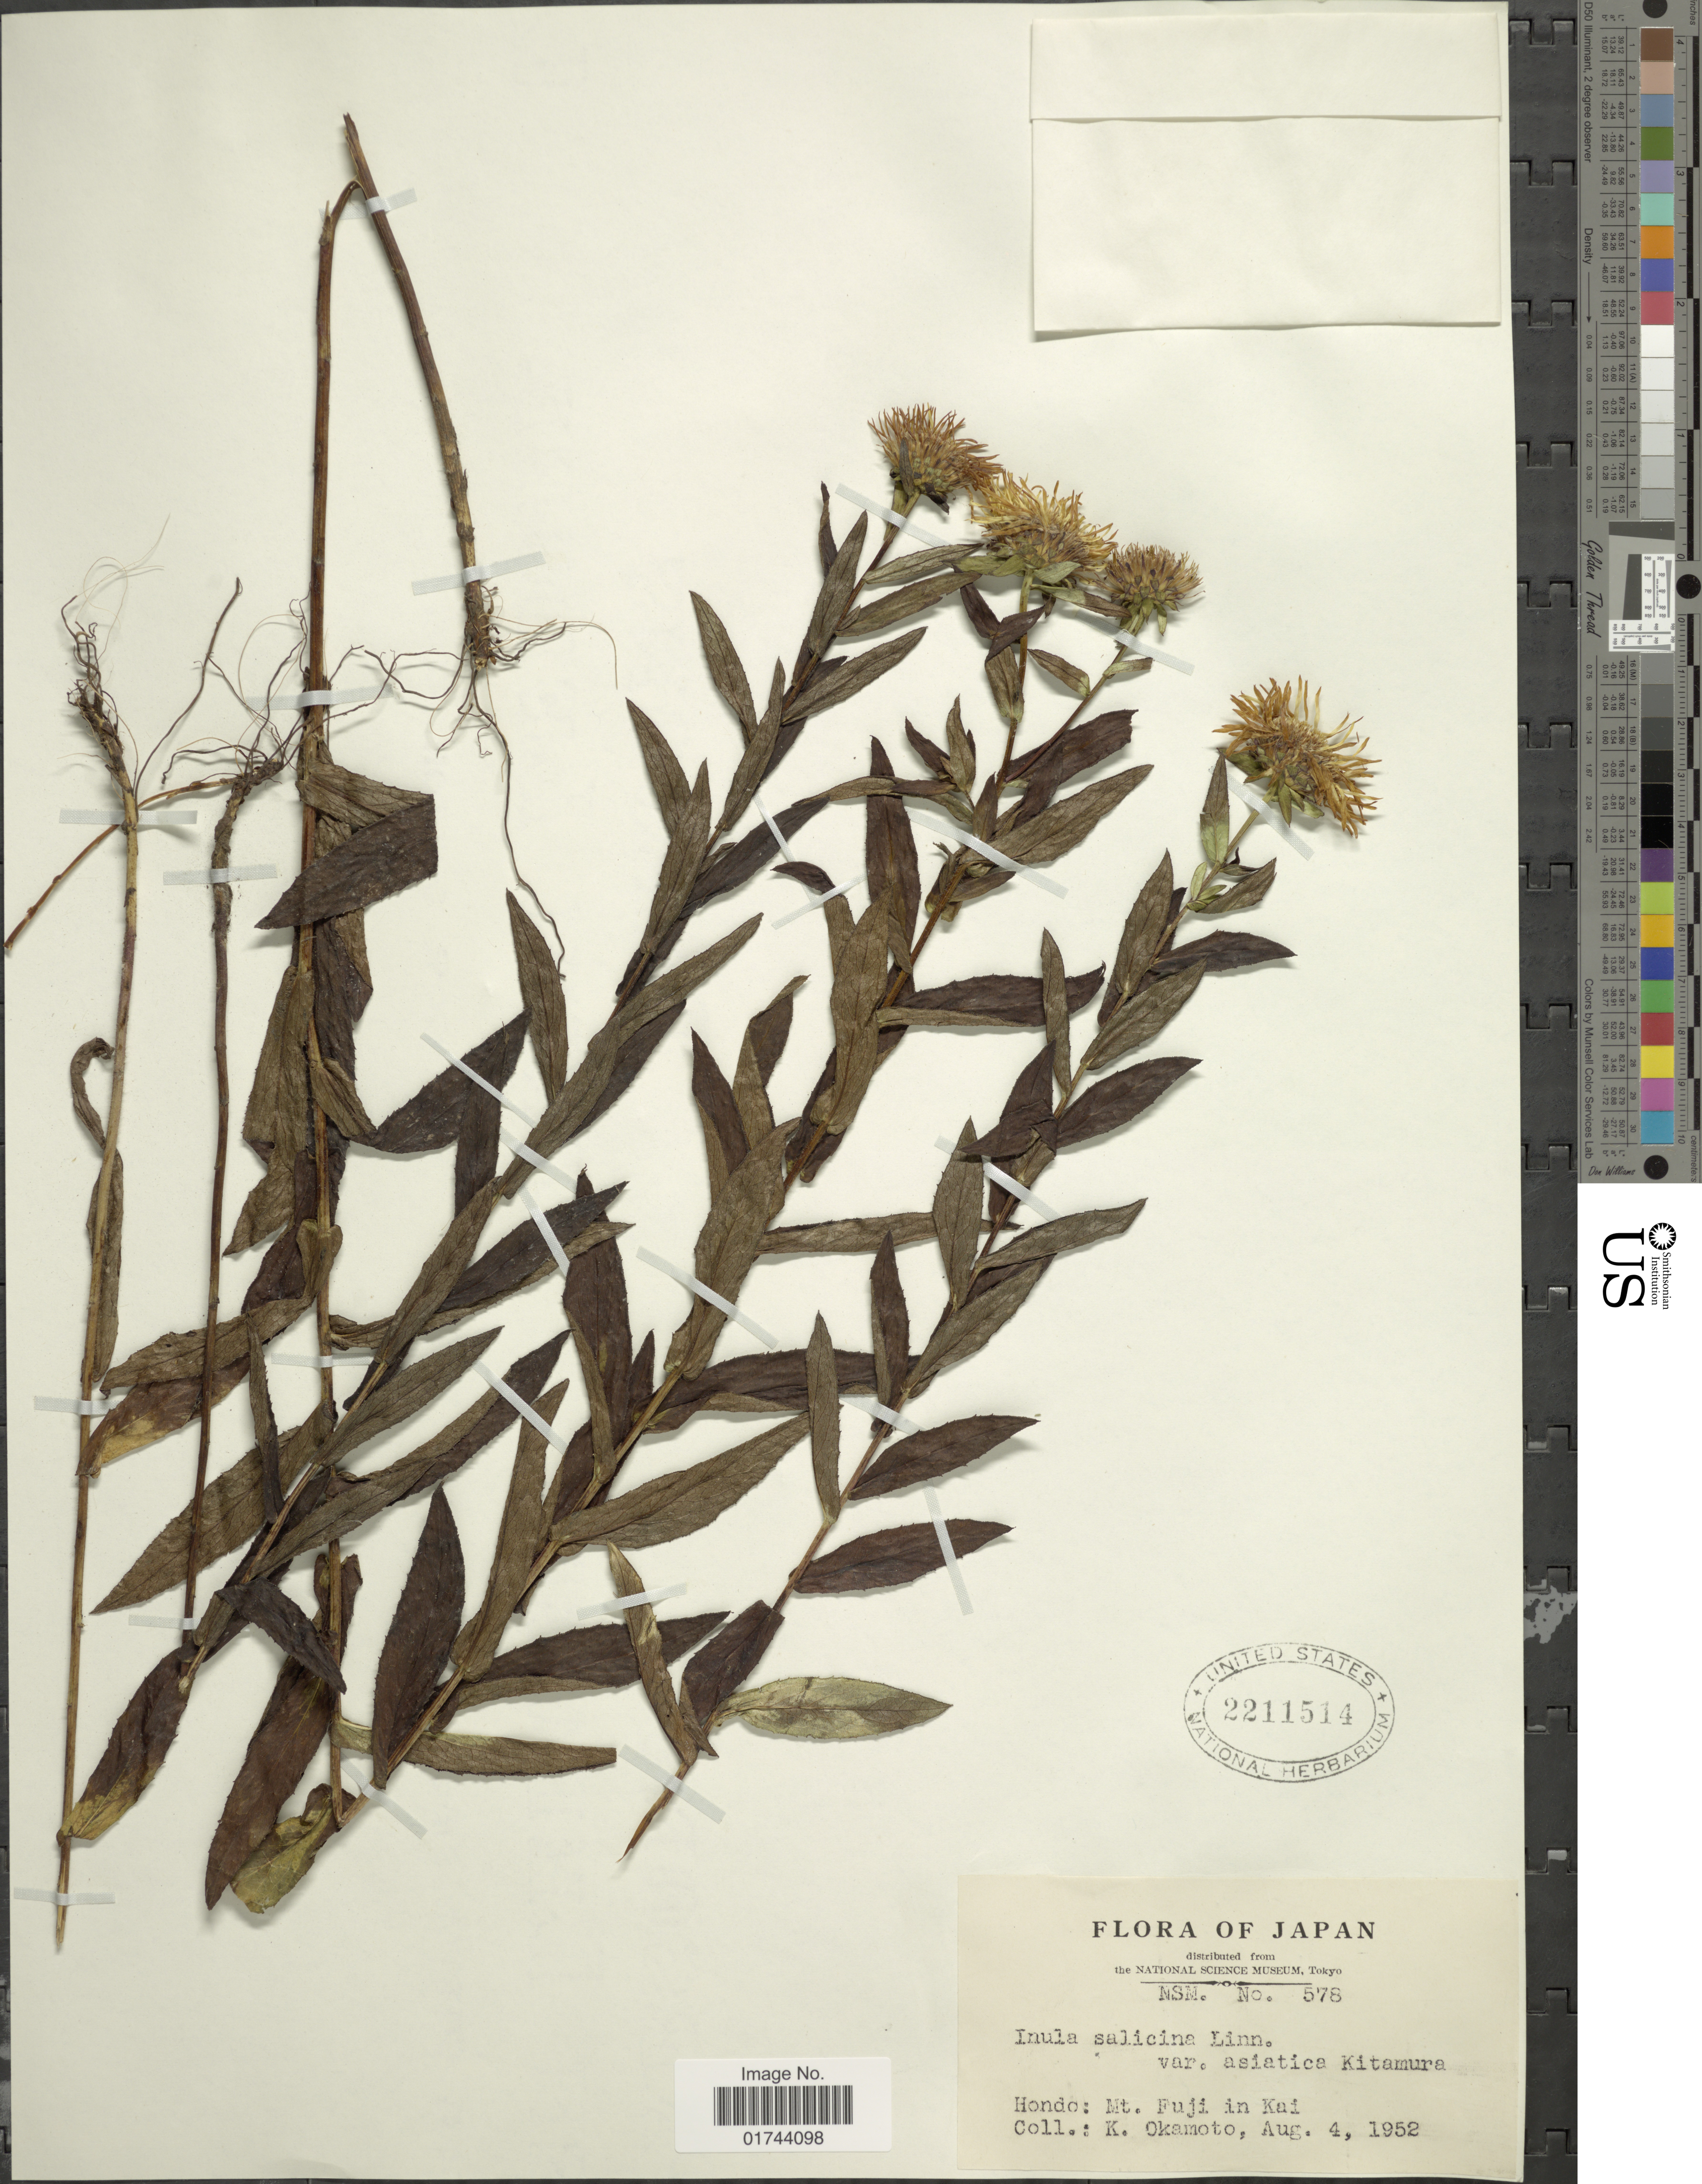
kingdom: Plantae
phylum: Tracheophyta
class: Magnoliopsida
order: Asterales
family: Asteraceae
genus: Inula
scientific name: Inula salicina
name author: L.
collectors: K. Okamoto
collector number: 578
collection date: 1952-08-04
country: Japan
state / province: Yamanasi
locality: Hondo: Mt. Fuji in Kai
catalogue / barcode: US 2211514